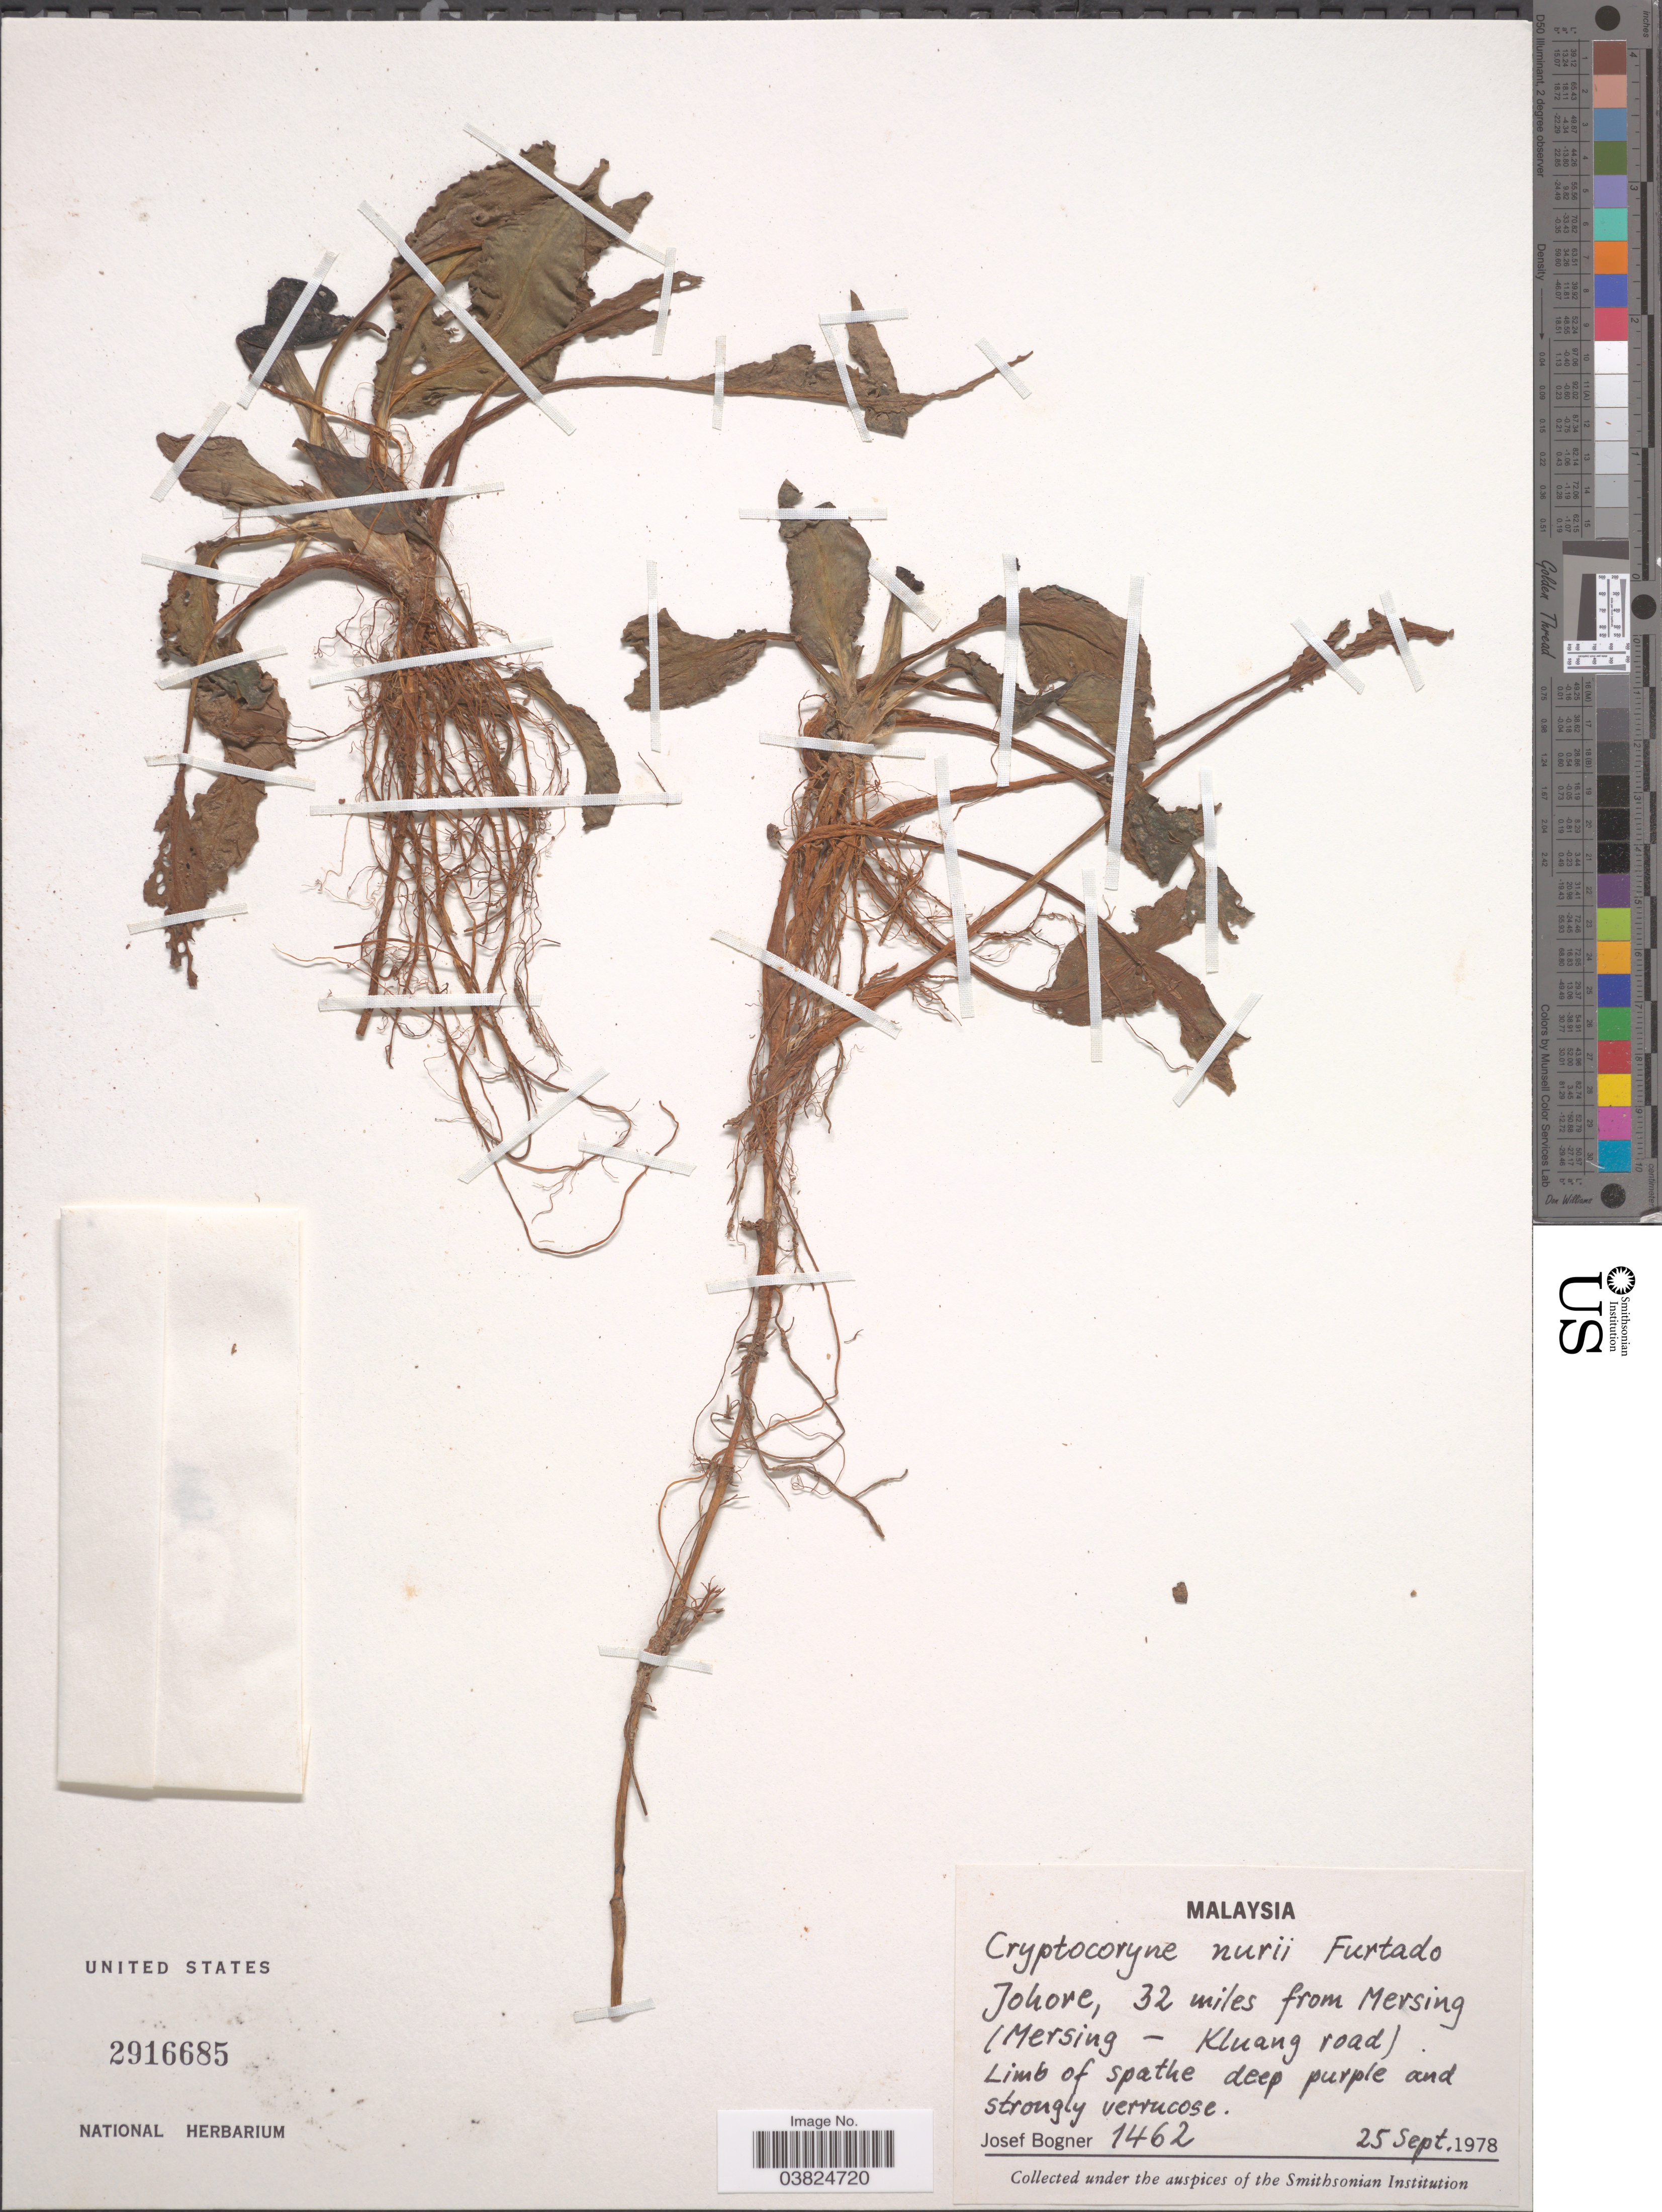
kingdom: Plantae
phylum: Tracheophyta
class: Liliopsida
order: Alismatales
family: Araceae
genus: Cryptocoryne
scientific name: Cryptocoryne nurii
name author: Furtado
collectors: J. Bogner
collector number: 1462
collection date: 1978-09-25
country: Malaysia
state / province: Johor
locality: Johore, 32 miles from Mersing (Mersing - Kluang road).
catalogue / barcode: US 2916685